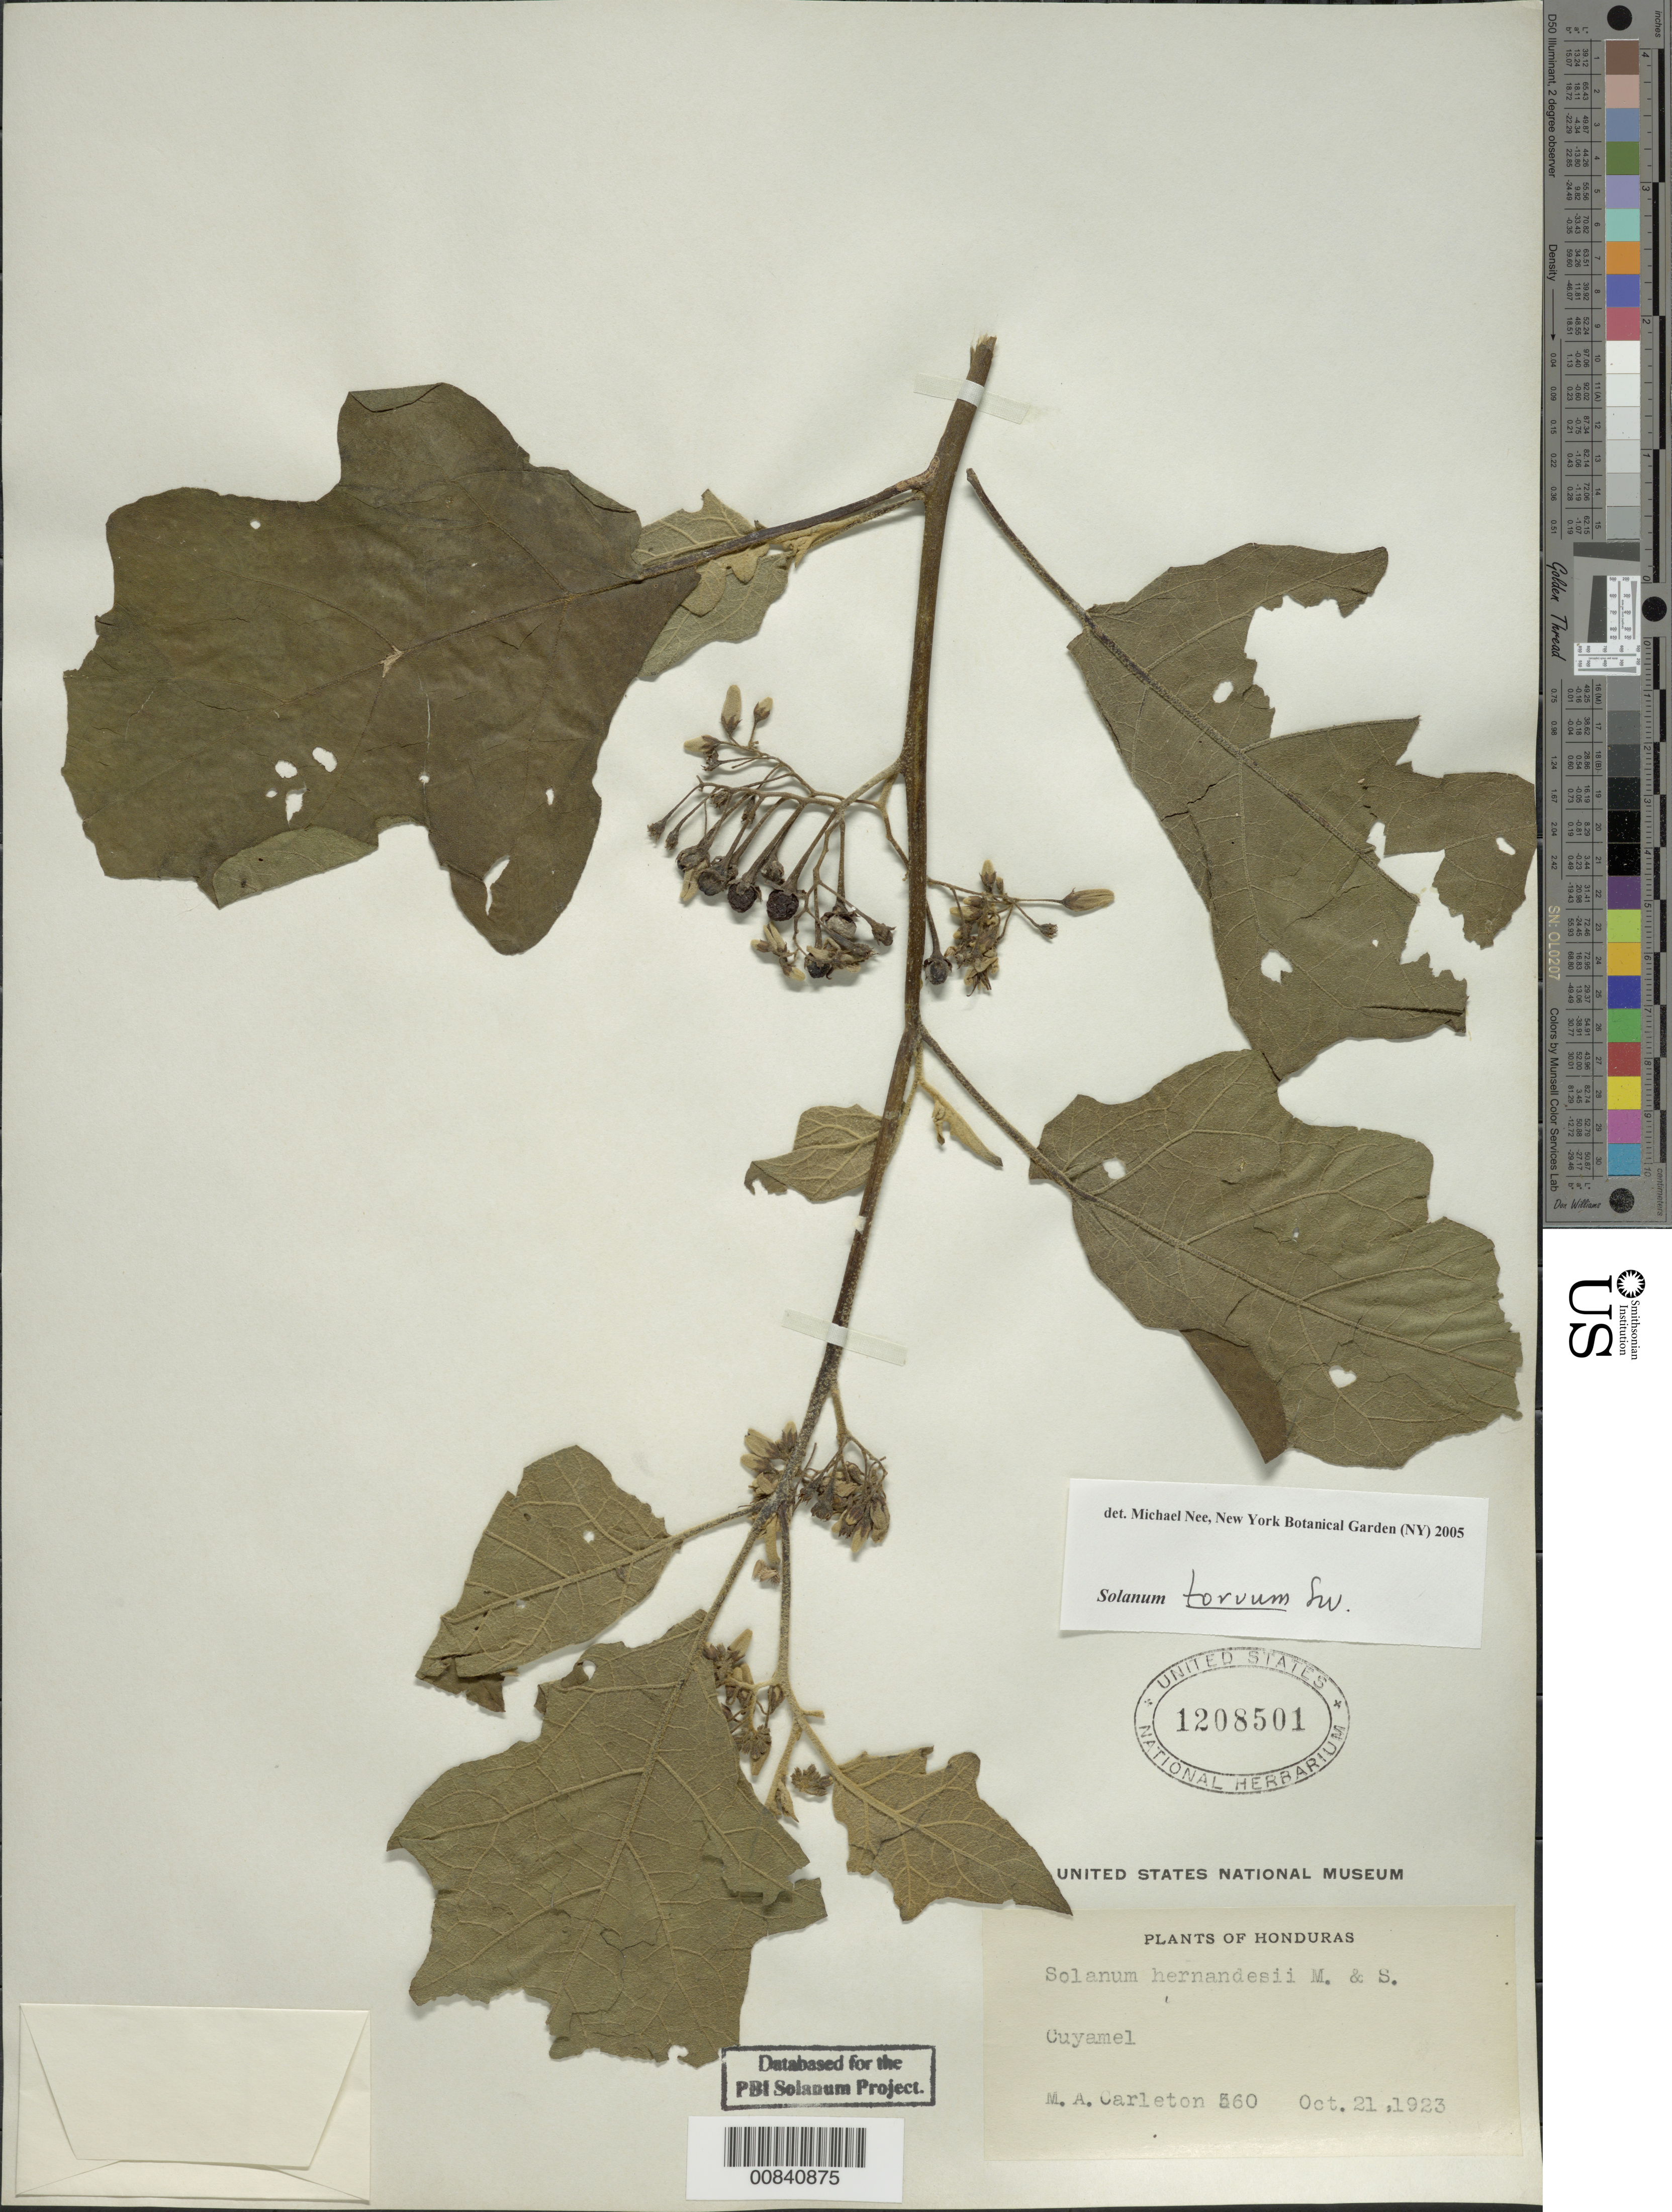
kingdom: Plantae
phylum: Tracheophyta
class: Magnoliopsida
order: Solanales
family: Solanaceae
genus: Solanum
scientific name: Solanum torvum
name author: Sw.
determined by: Nee, Michael H.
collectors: M. A. Carleton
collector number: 560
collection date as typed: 21 Oct 1923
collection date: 1923-10-21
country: Honduras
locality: Cuyamel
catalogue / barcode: US 1208501